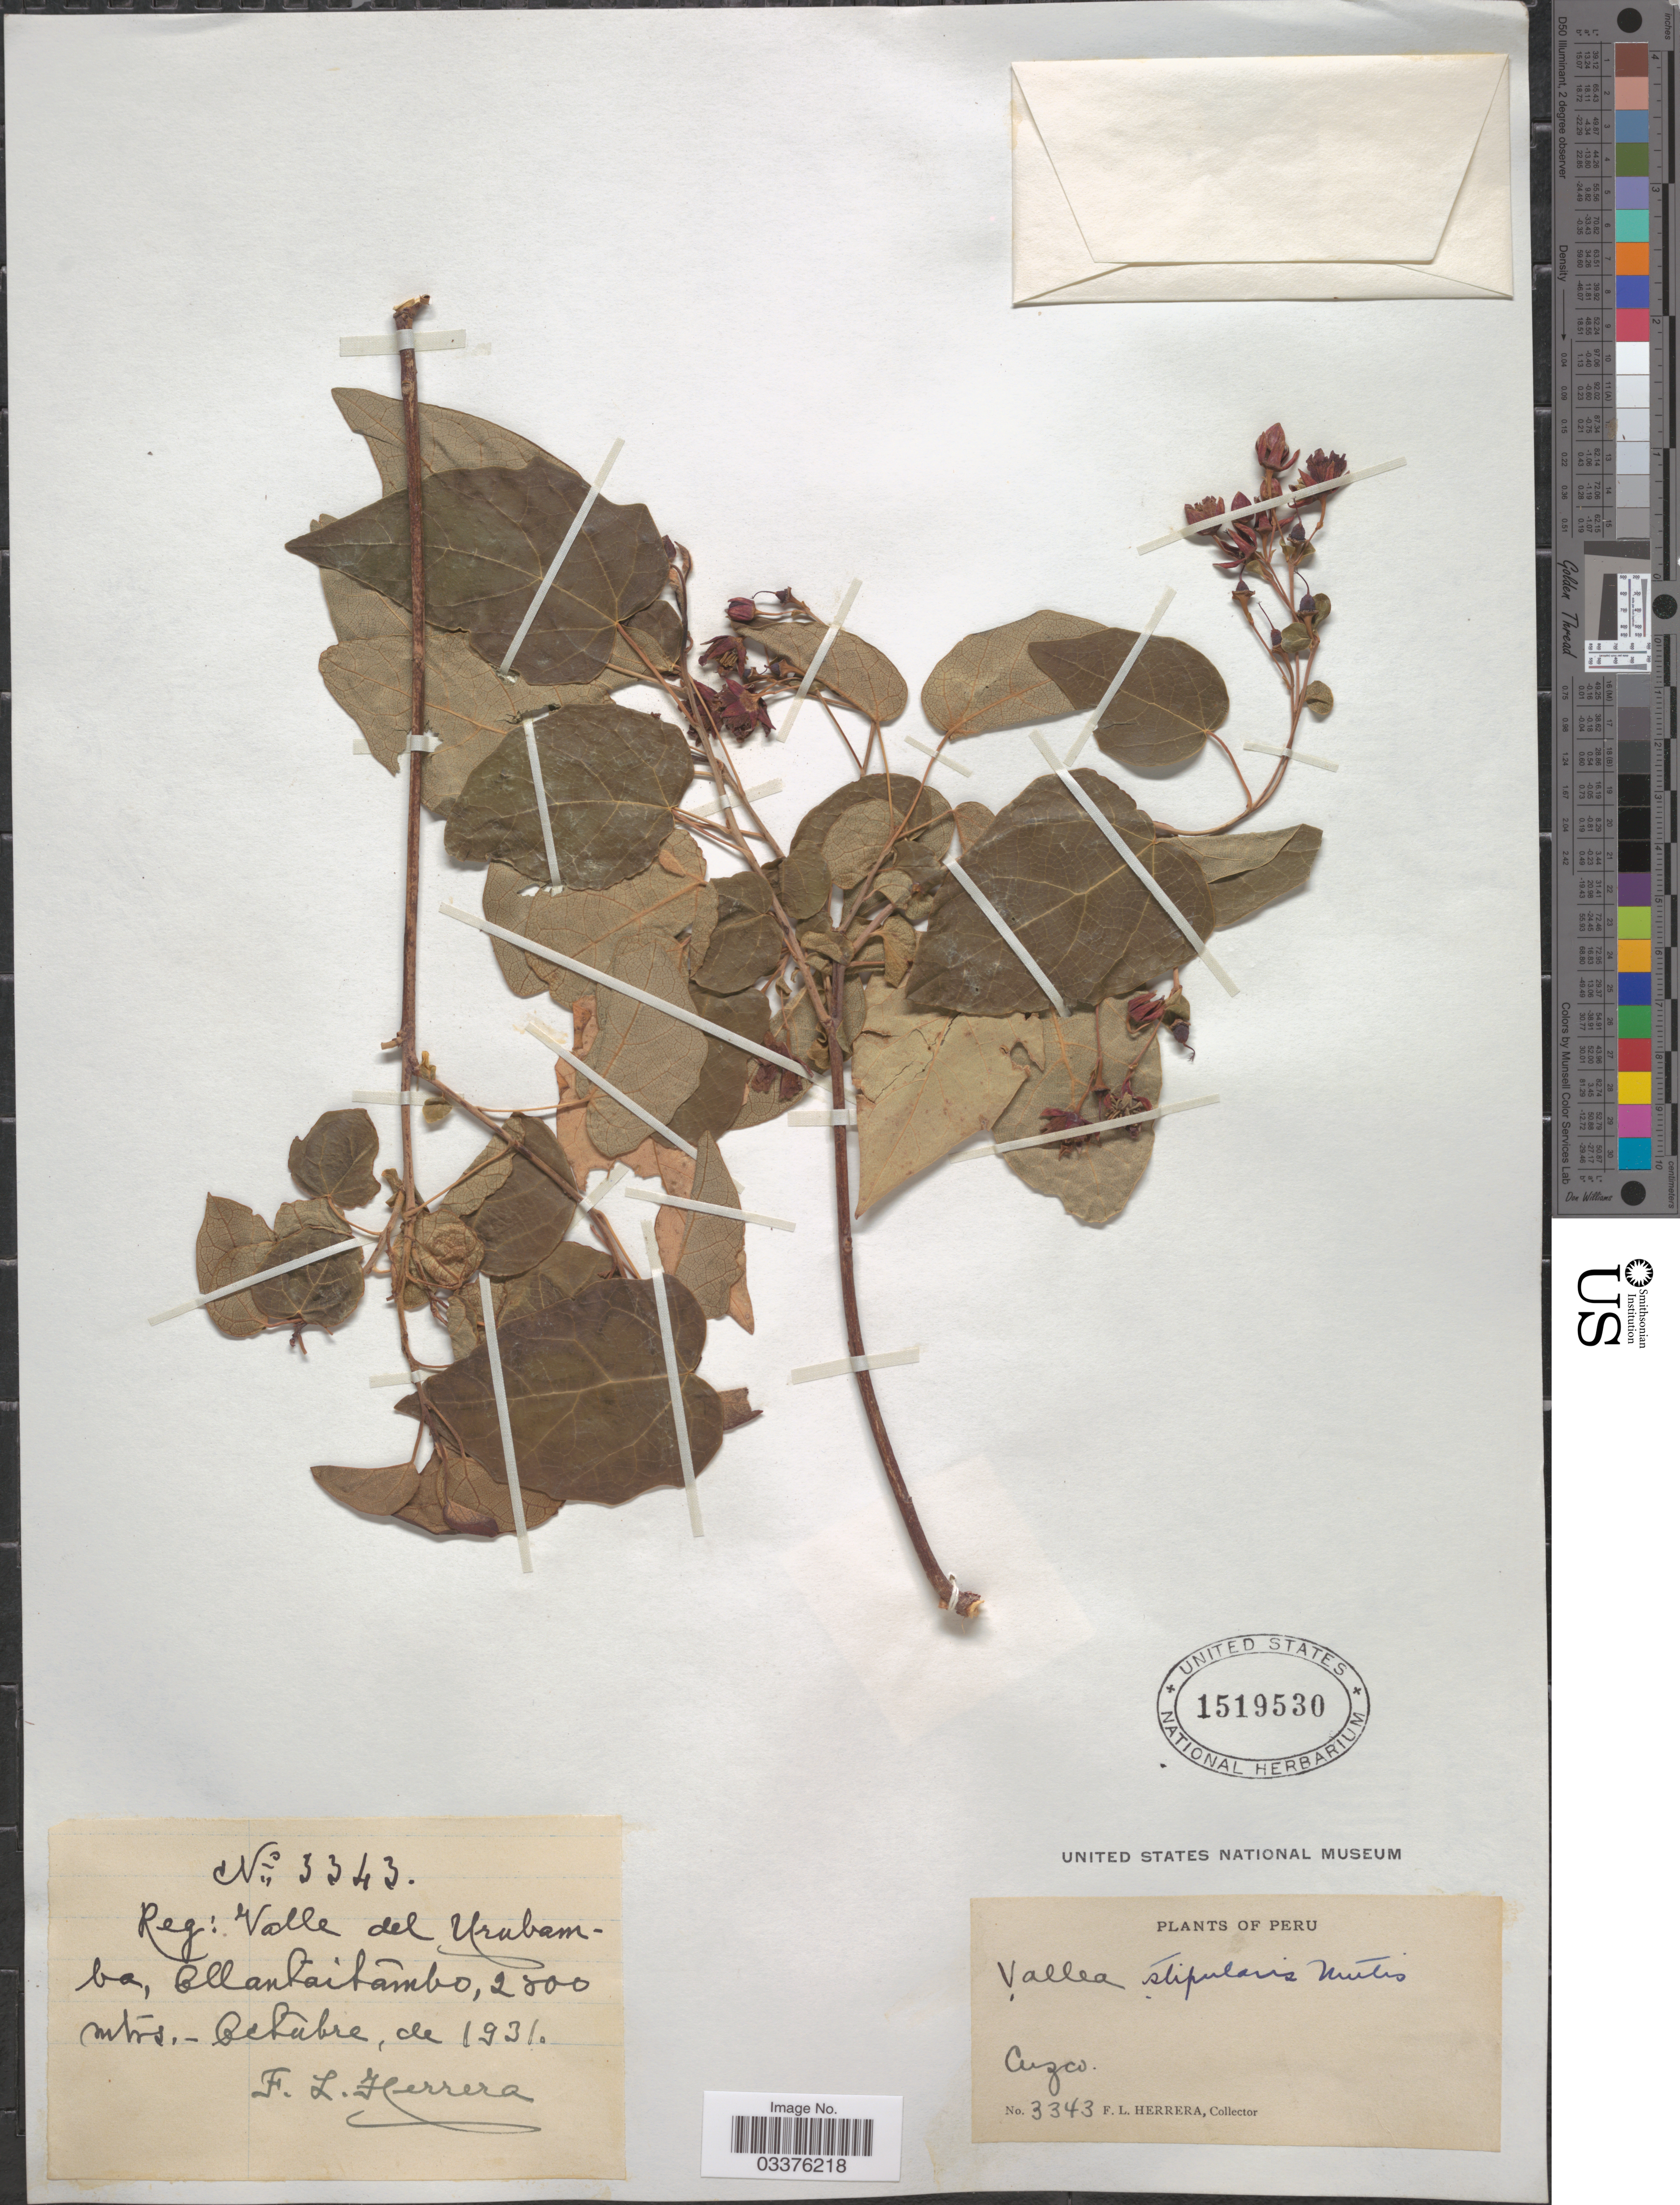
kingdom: Plantae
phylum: Tracheophyta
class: Magnoliopsida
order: Oxalidales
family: Elaeocarpaceae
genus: Vallea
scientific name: Vallea stipularis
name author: L. f.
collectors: F. L. Herrera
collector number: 3343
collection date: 1931-10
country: Peru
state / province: Cusco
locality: Cuzco, Reg: Valle del Urubamba, Ollantaitambo.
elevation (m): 2800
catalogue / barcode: US 1519530